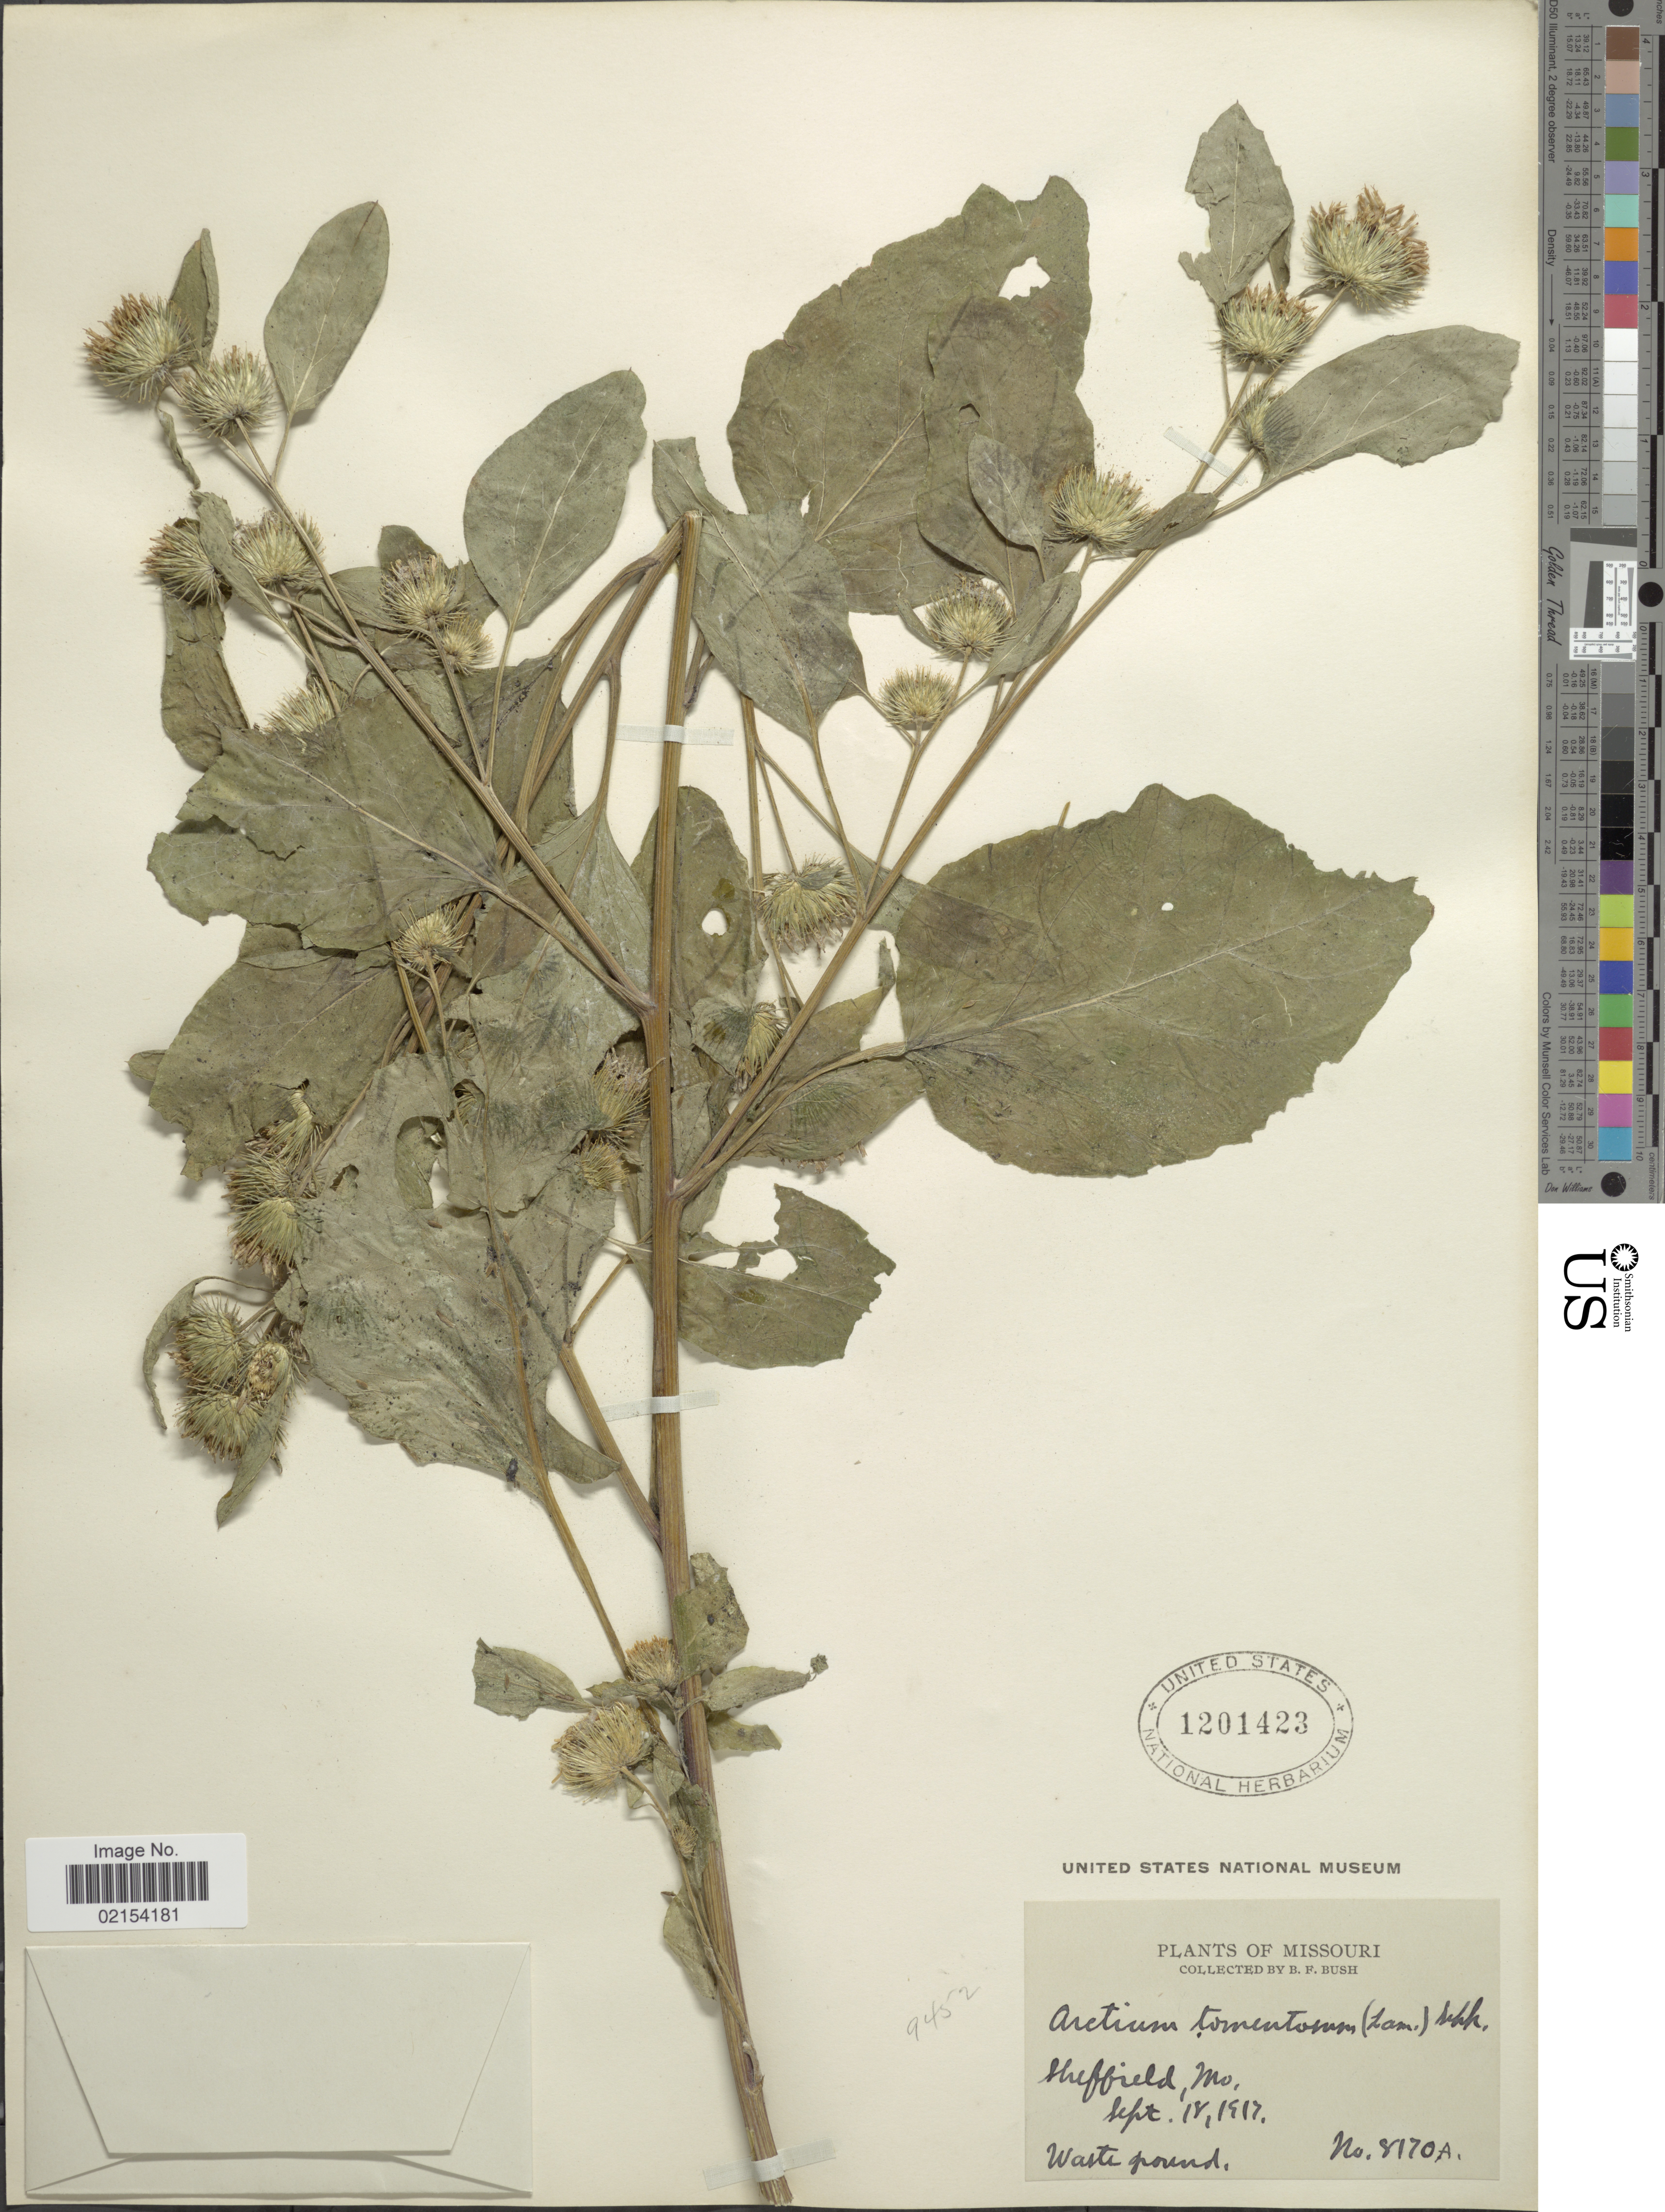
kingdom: Plantae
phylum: Tracheophyta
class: Magnoliopsida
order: Asterales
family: Asteraceae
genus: Arctium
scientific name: Arctium tomentosum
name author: Mill.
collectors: B. F. Bush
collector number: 8170A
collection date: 1917-09-18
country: United States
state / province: Missouri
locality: Sheffield, Mo.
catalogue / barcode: US 1201423